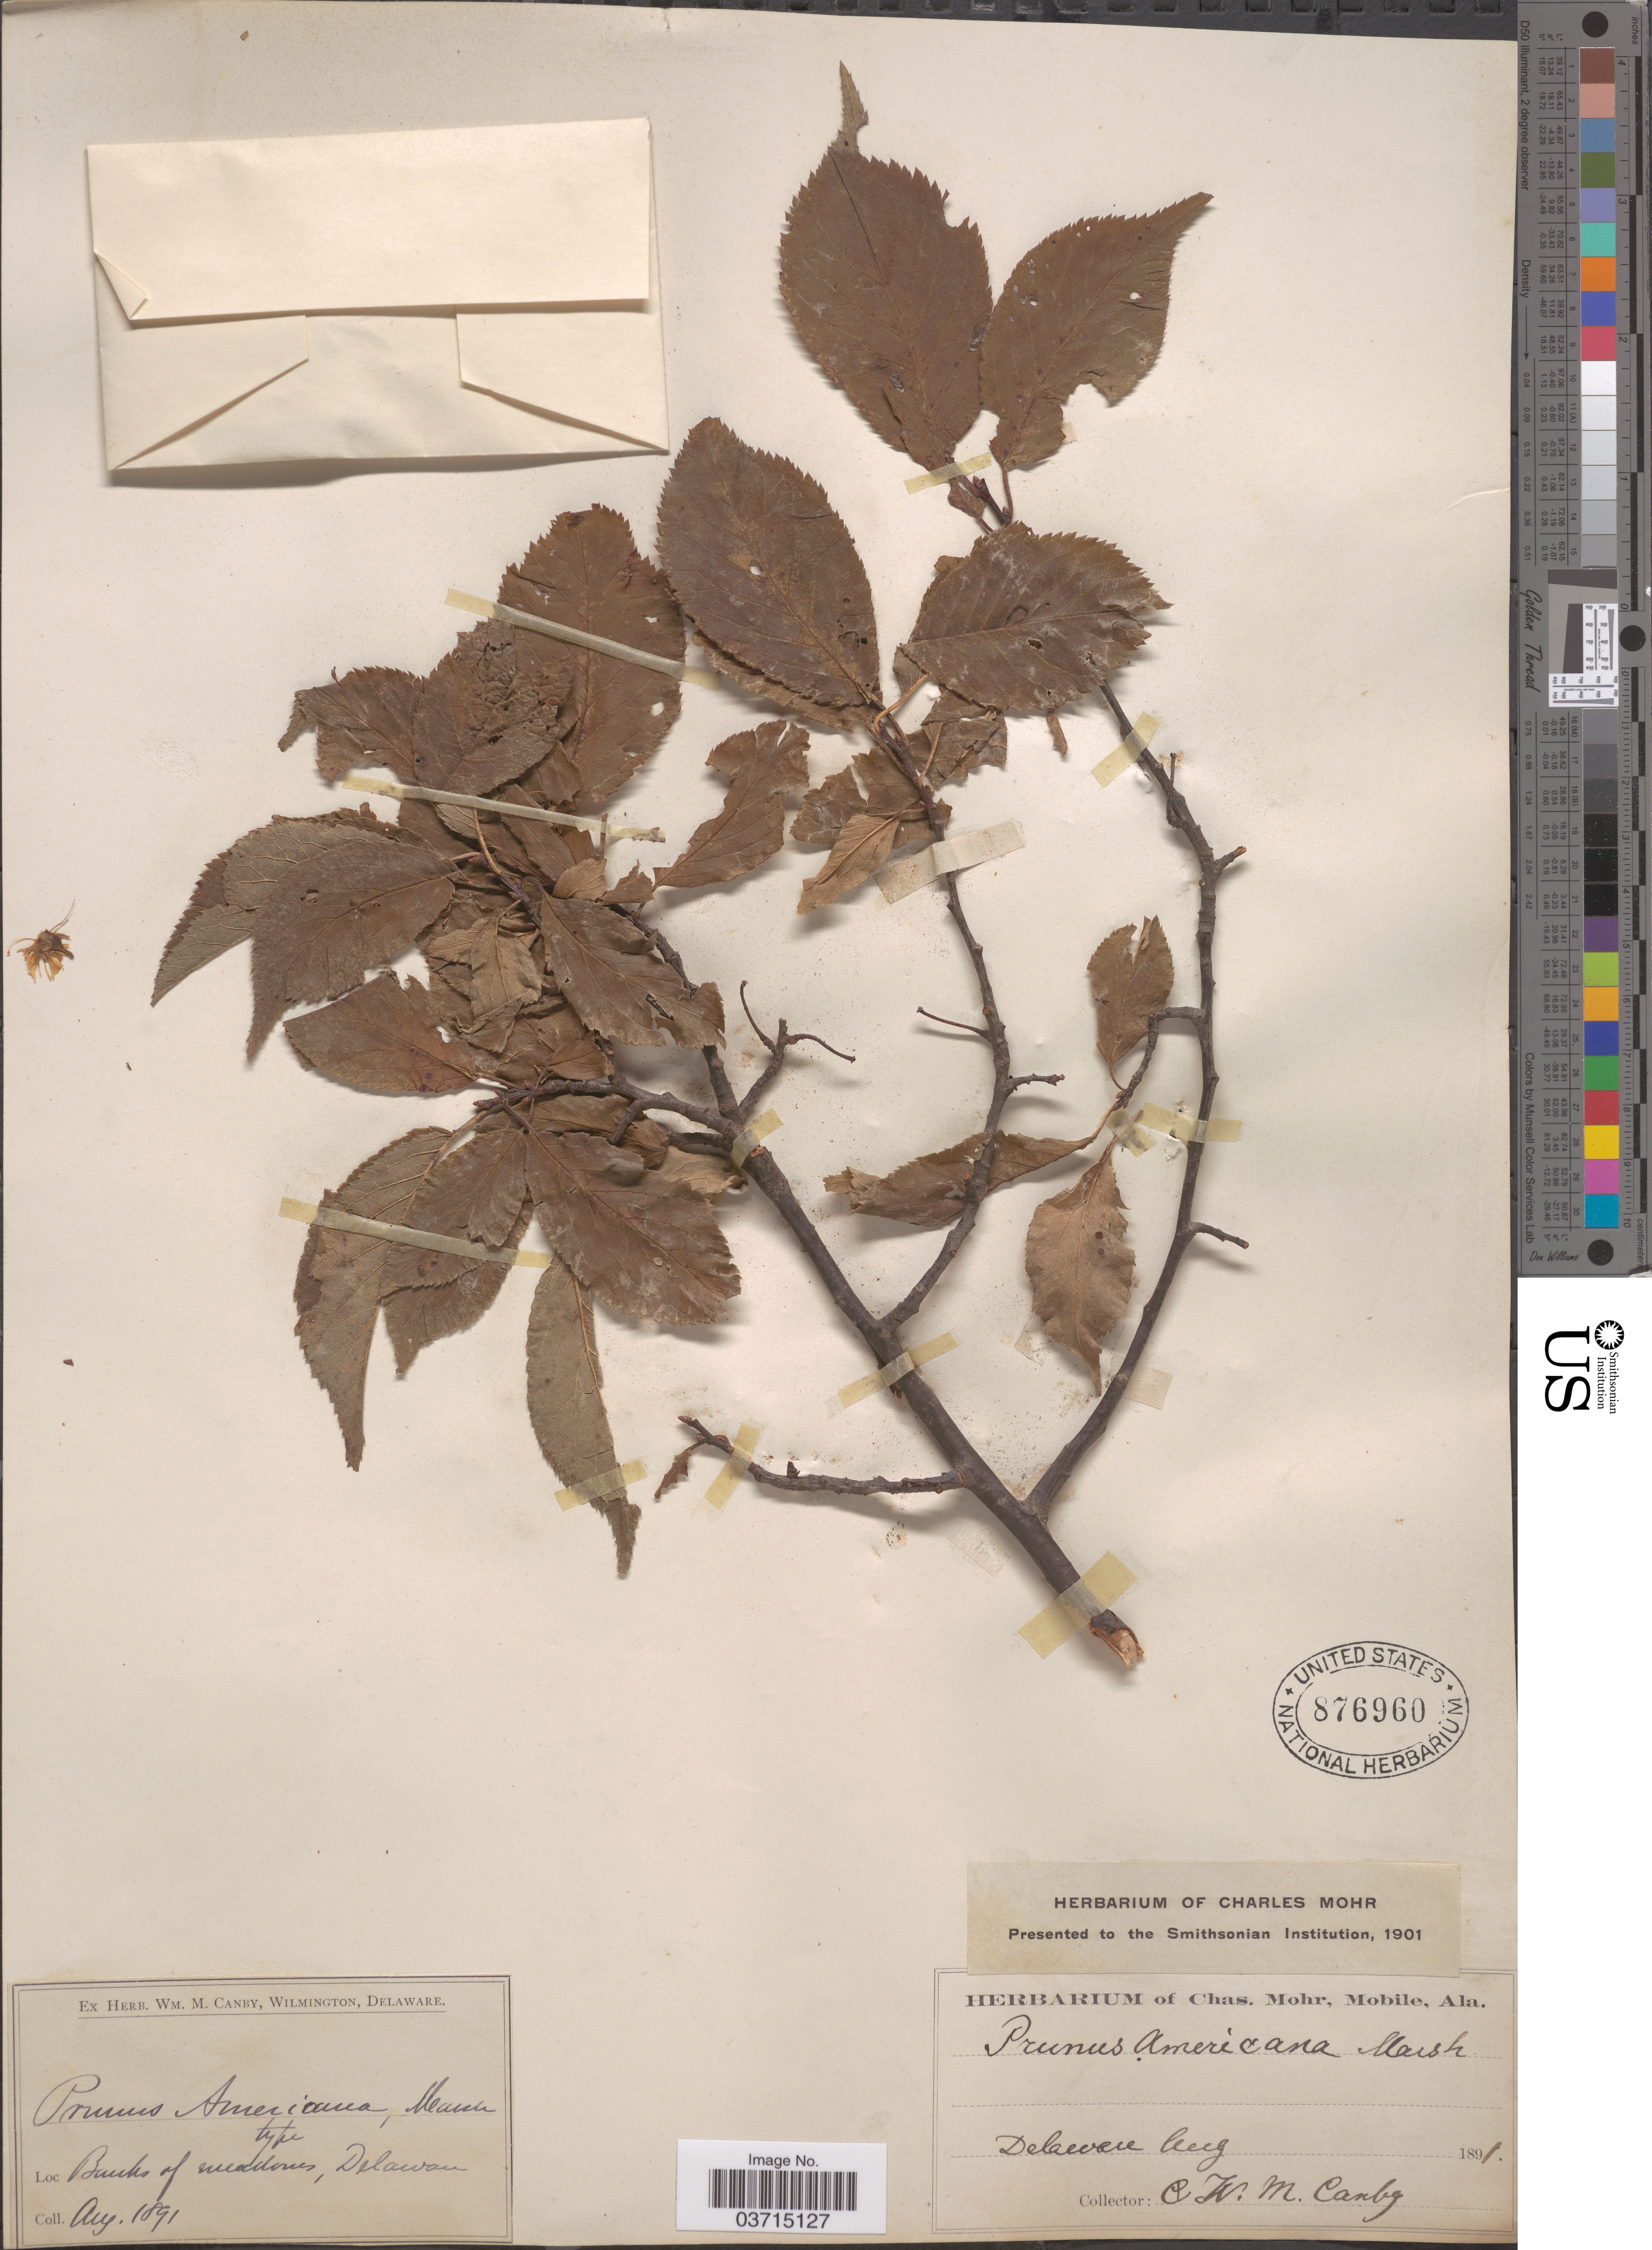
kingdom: Plantae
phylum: Tracheophyta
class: Magnoliopsida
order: Rosales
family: Rosaceae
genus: Prunus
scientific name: Prunus americana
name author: Marshall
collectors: W. M. Canby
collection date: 1891-08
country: United States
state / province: Delaware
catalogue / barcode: US 876960